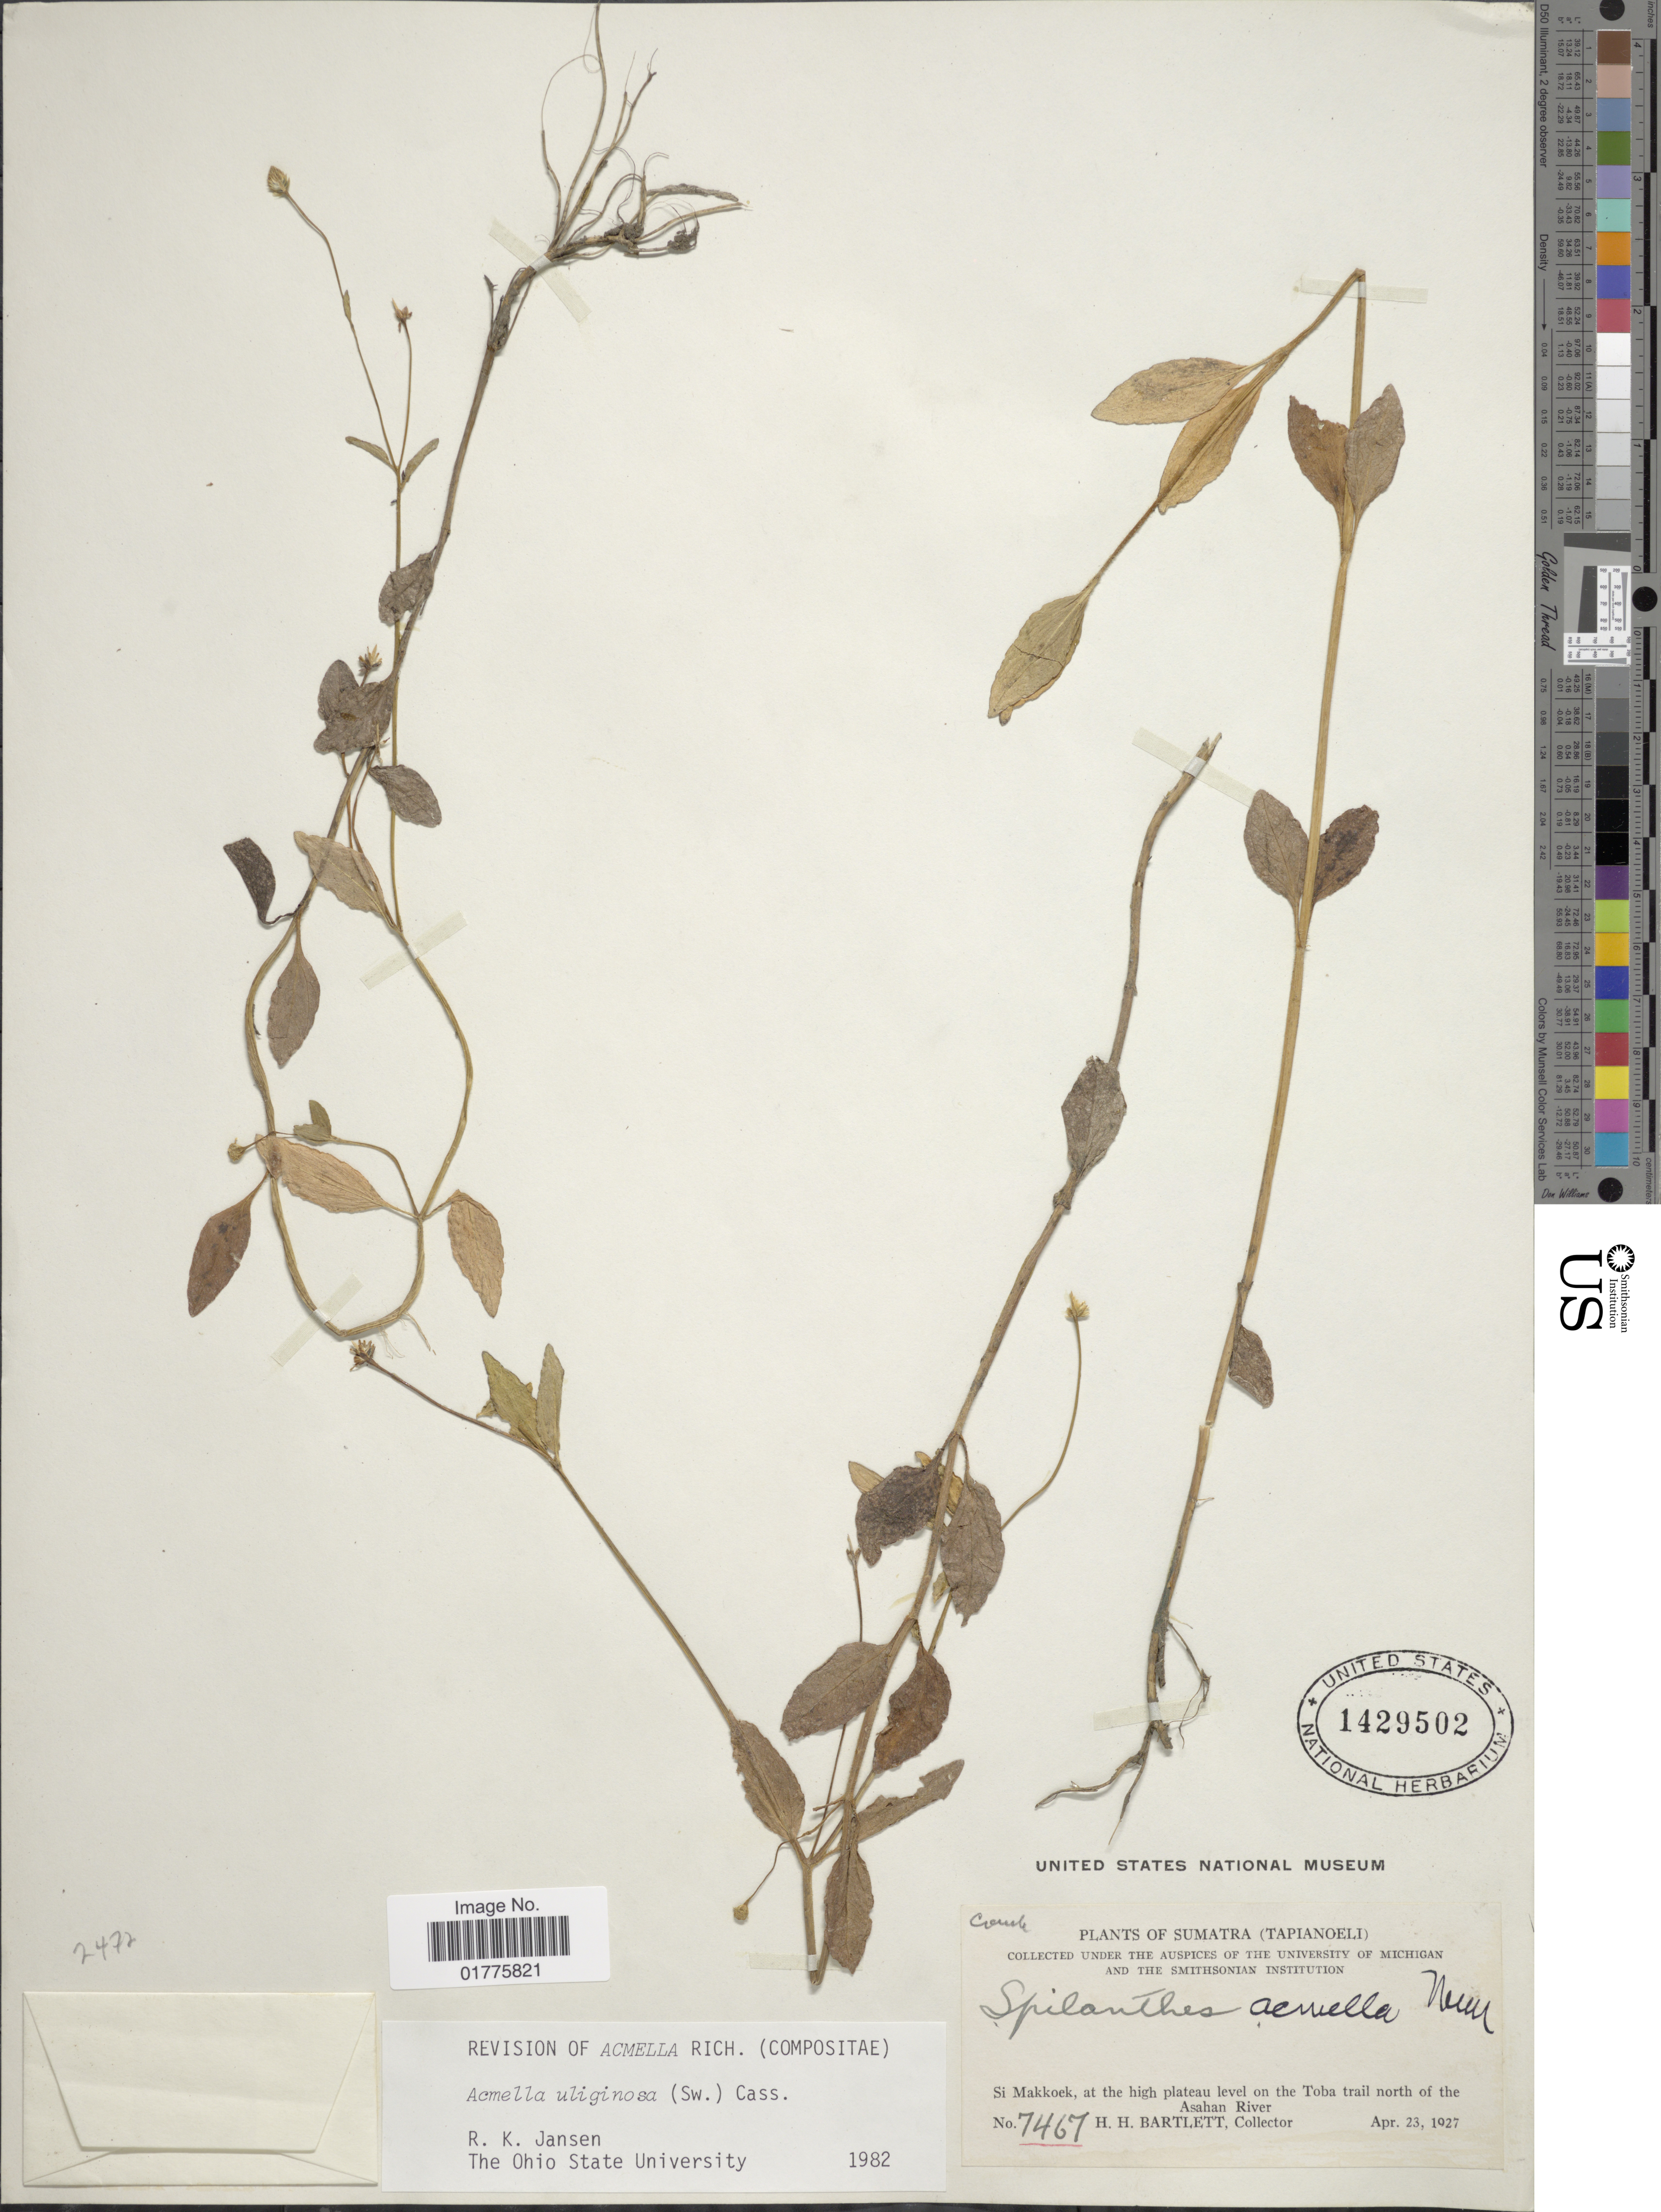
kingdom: Plantae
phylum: Tracheophyta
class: Magnoliopsida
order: Asterales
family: Asteraceae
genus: Acmella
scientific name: Acmella uliginosa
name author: (Sw.) Cass.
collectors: H. H. Bartlett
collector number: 7467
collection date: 1927-04-23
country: Indonesia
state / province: Sumatra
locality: (Tapianoeli), Si Makkoek, at the high plaeau level on the Toba trail north of Ashan River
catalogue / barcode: US 1429502